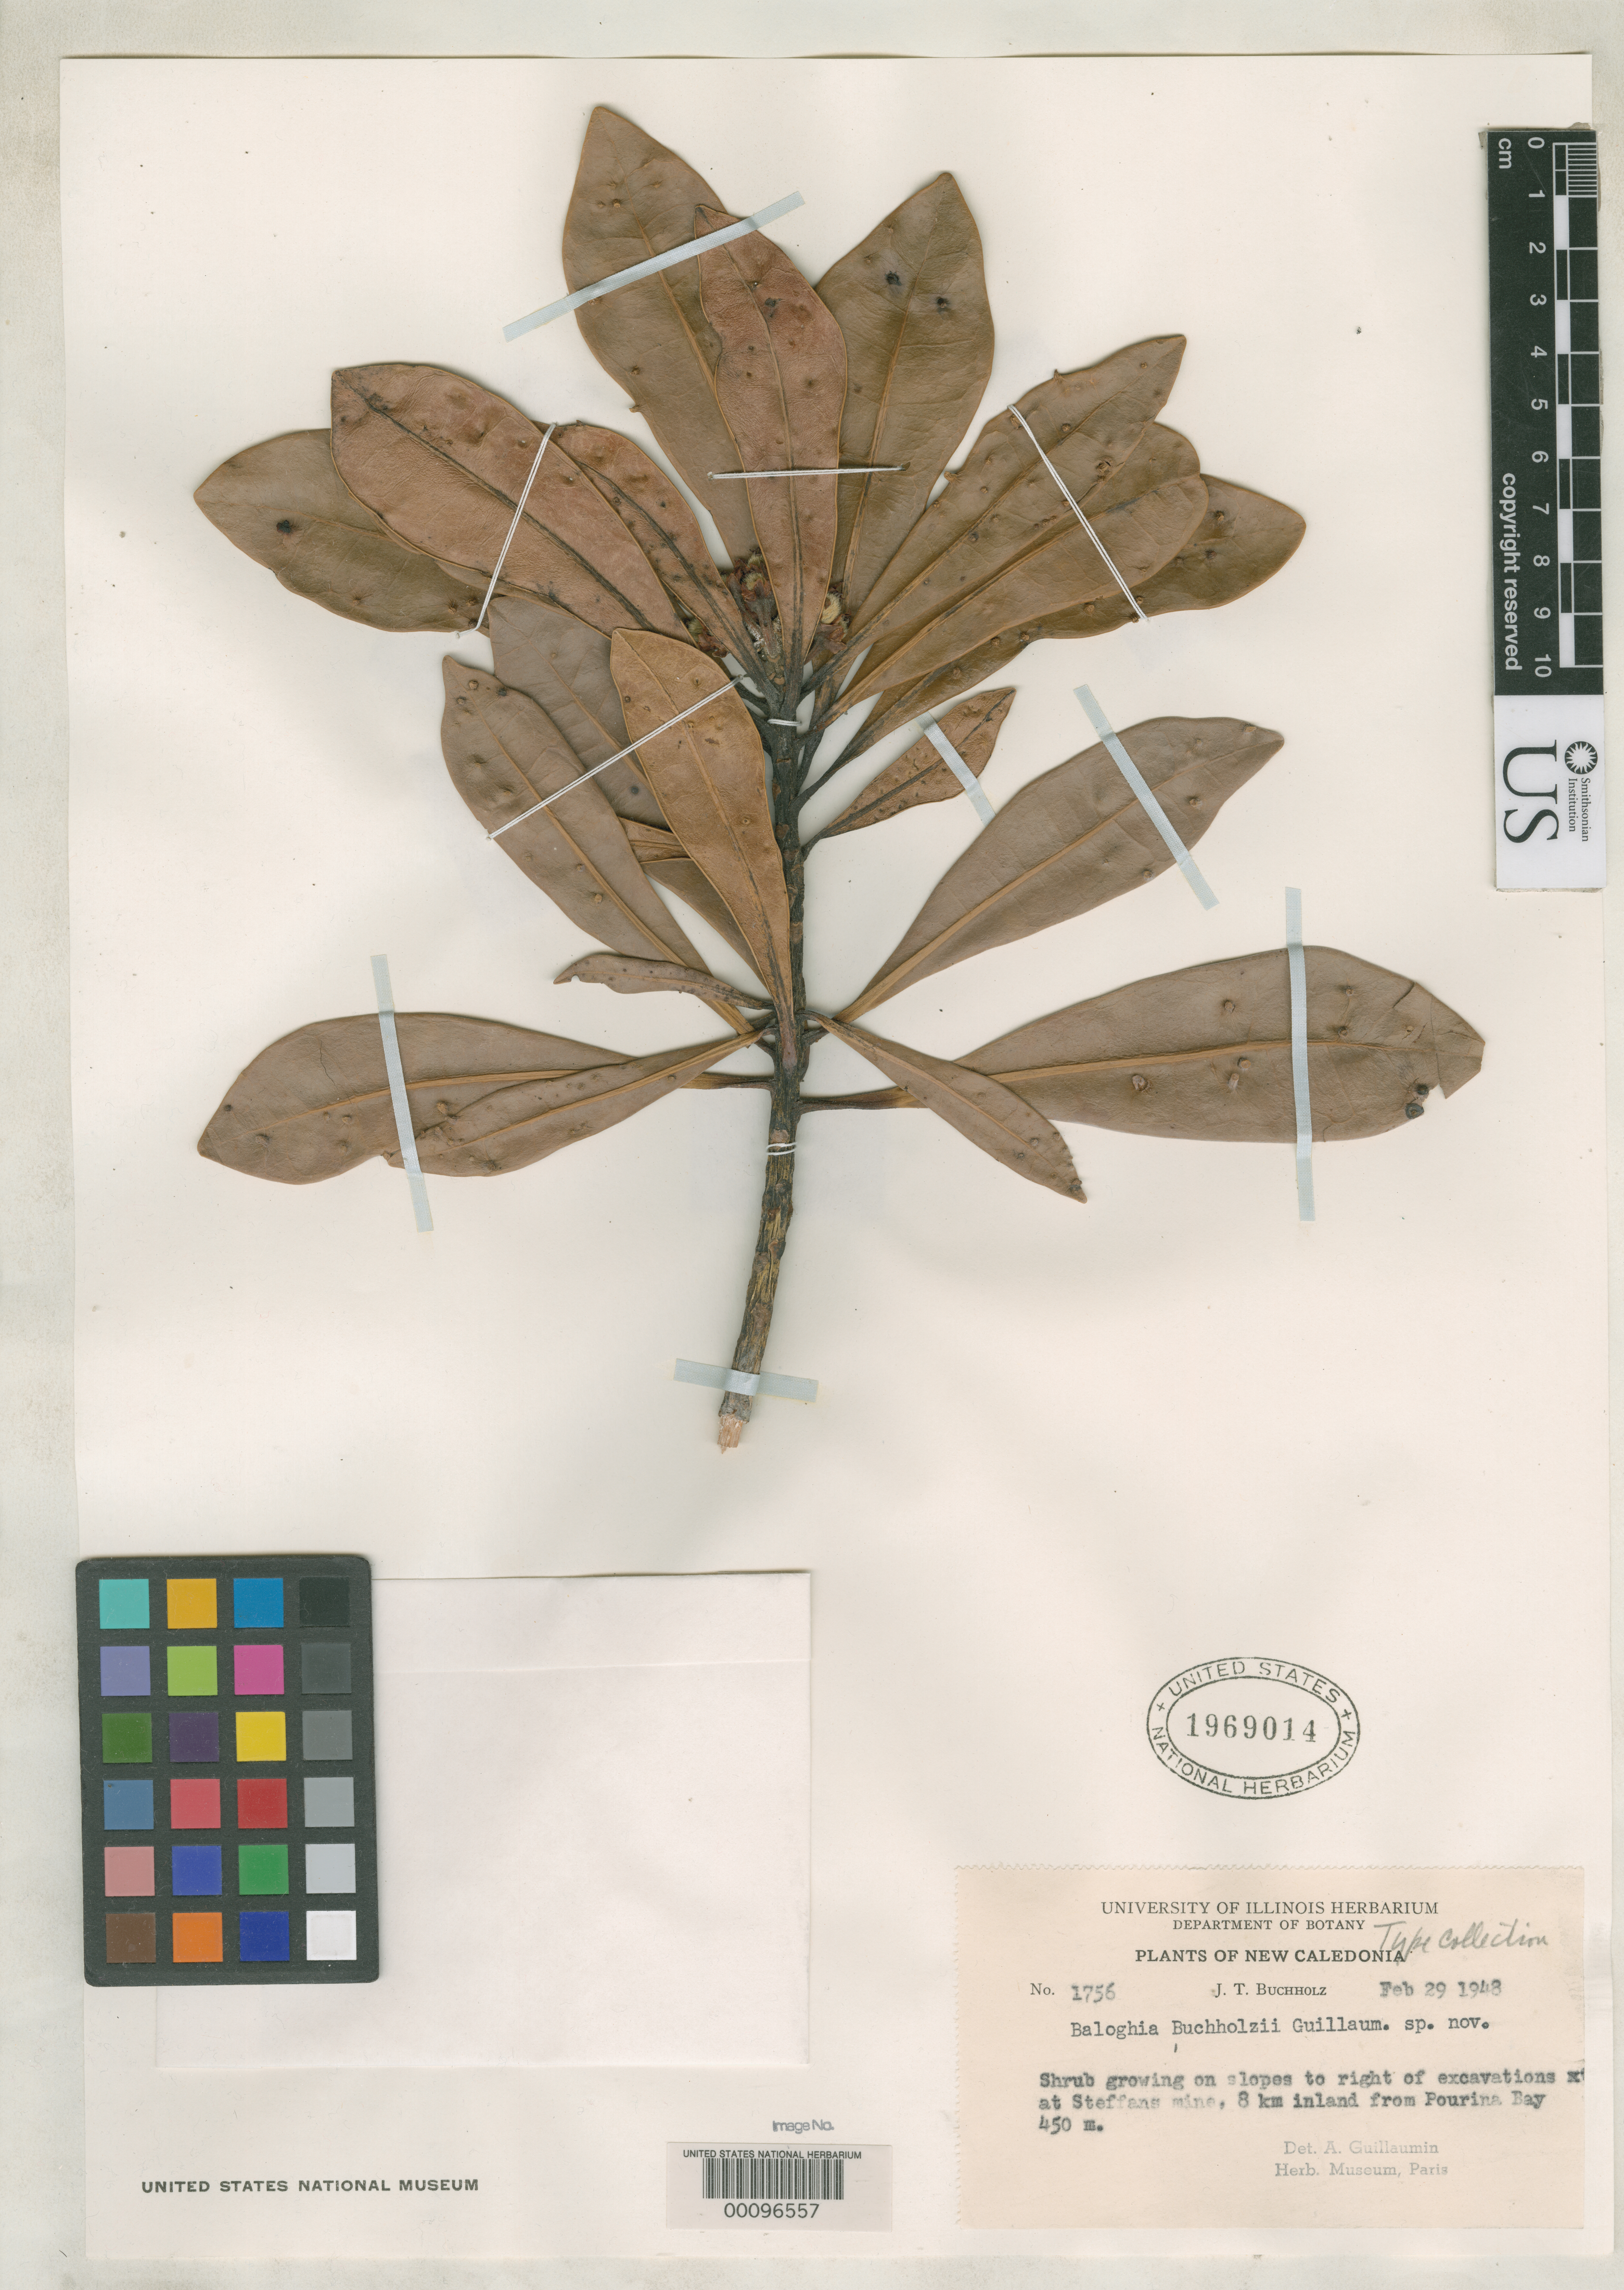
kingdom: Plantae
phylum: Tracheophyta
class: Magnoliopsida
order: Malpighiales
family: Euphorbiaceae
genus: Baloghia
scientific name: Baloghia buchholzii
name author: Guillaumin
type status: Type Collection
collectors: J. T. Buchholz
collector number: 1756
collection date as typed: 29 Feb 1948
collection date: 1948-02-29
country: New Caledonia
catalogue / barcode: US 1969014